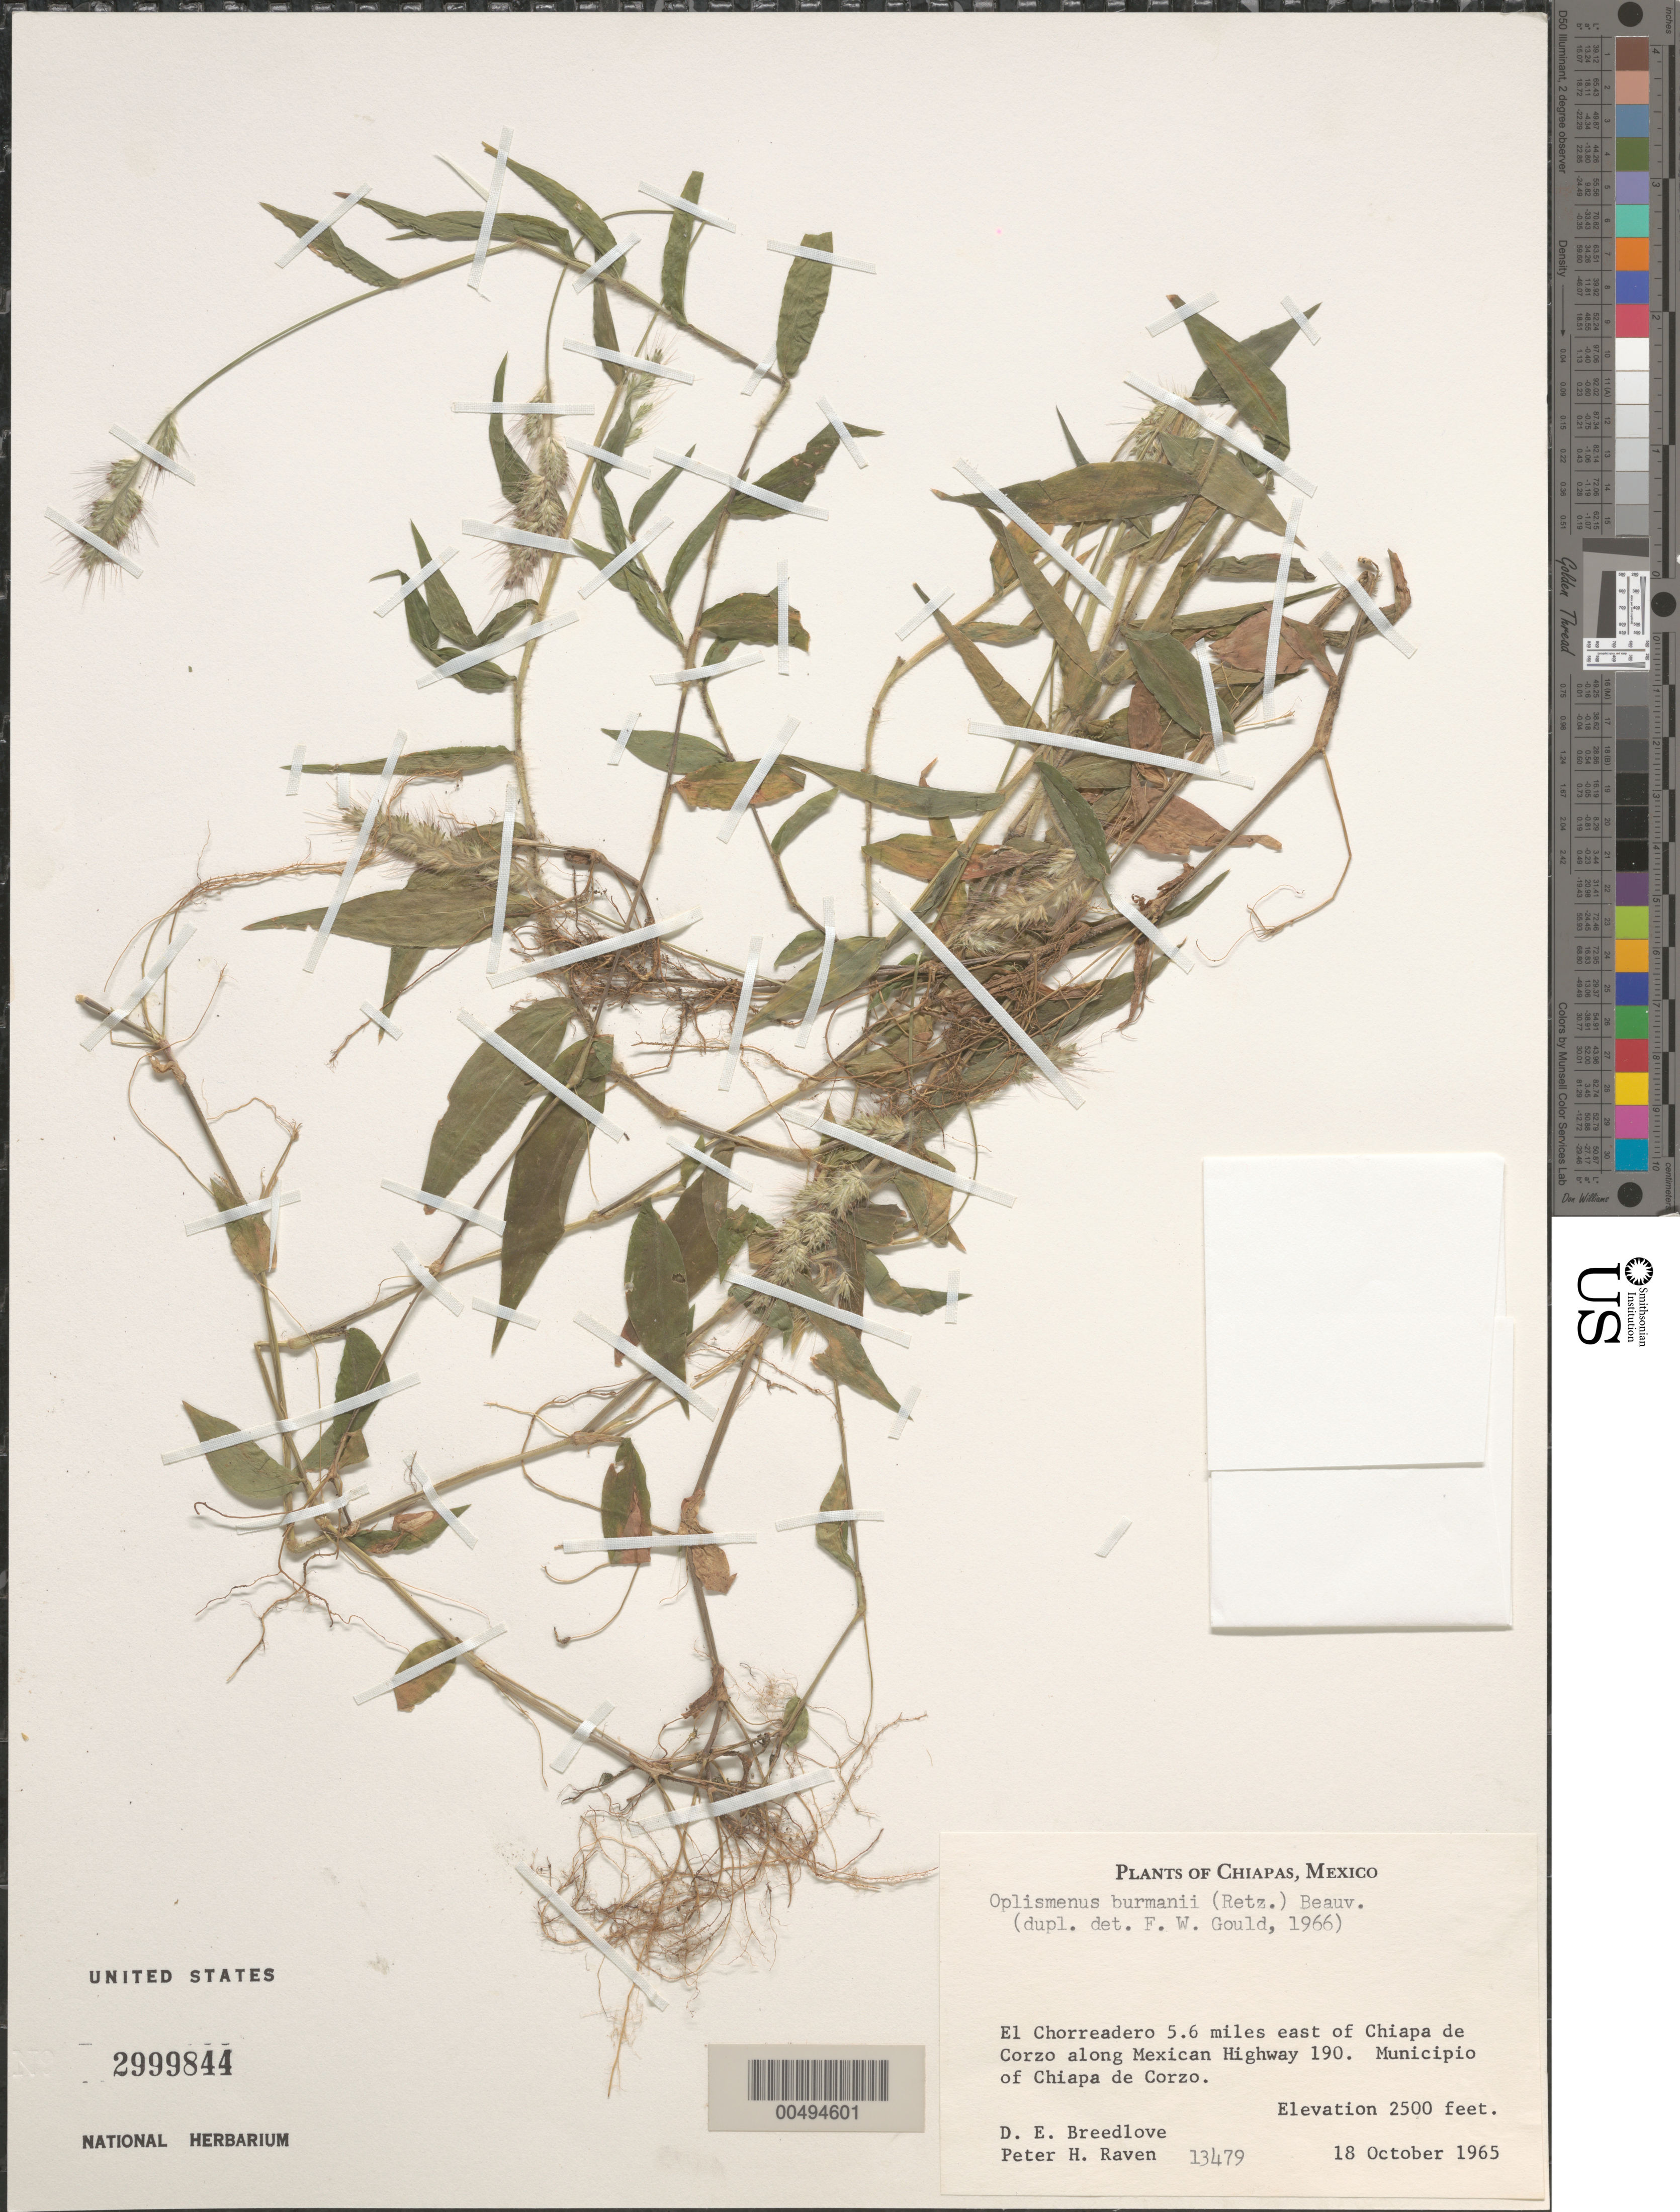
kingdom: Plantae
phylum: Tracheophyta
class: Liliopsida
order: Poales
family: Poaceae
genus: Oplismenus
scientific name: Oplismenus burmannii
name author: (Retz.) P. Beauv.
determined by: Gould, F. W.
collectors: D. E. Breedlove & P. H. Raven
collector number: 13479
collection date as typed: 18 Oct 1965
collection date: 1965-10-18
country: Mexico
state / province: Chiapas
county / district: Chiapa de Corzo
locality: El Chorreadero 5.6 mi E of Chiapa de Corzo along Mexican Hwy 190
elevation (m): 762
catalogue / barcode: US 2999844